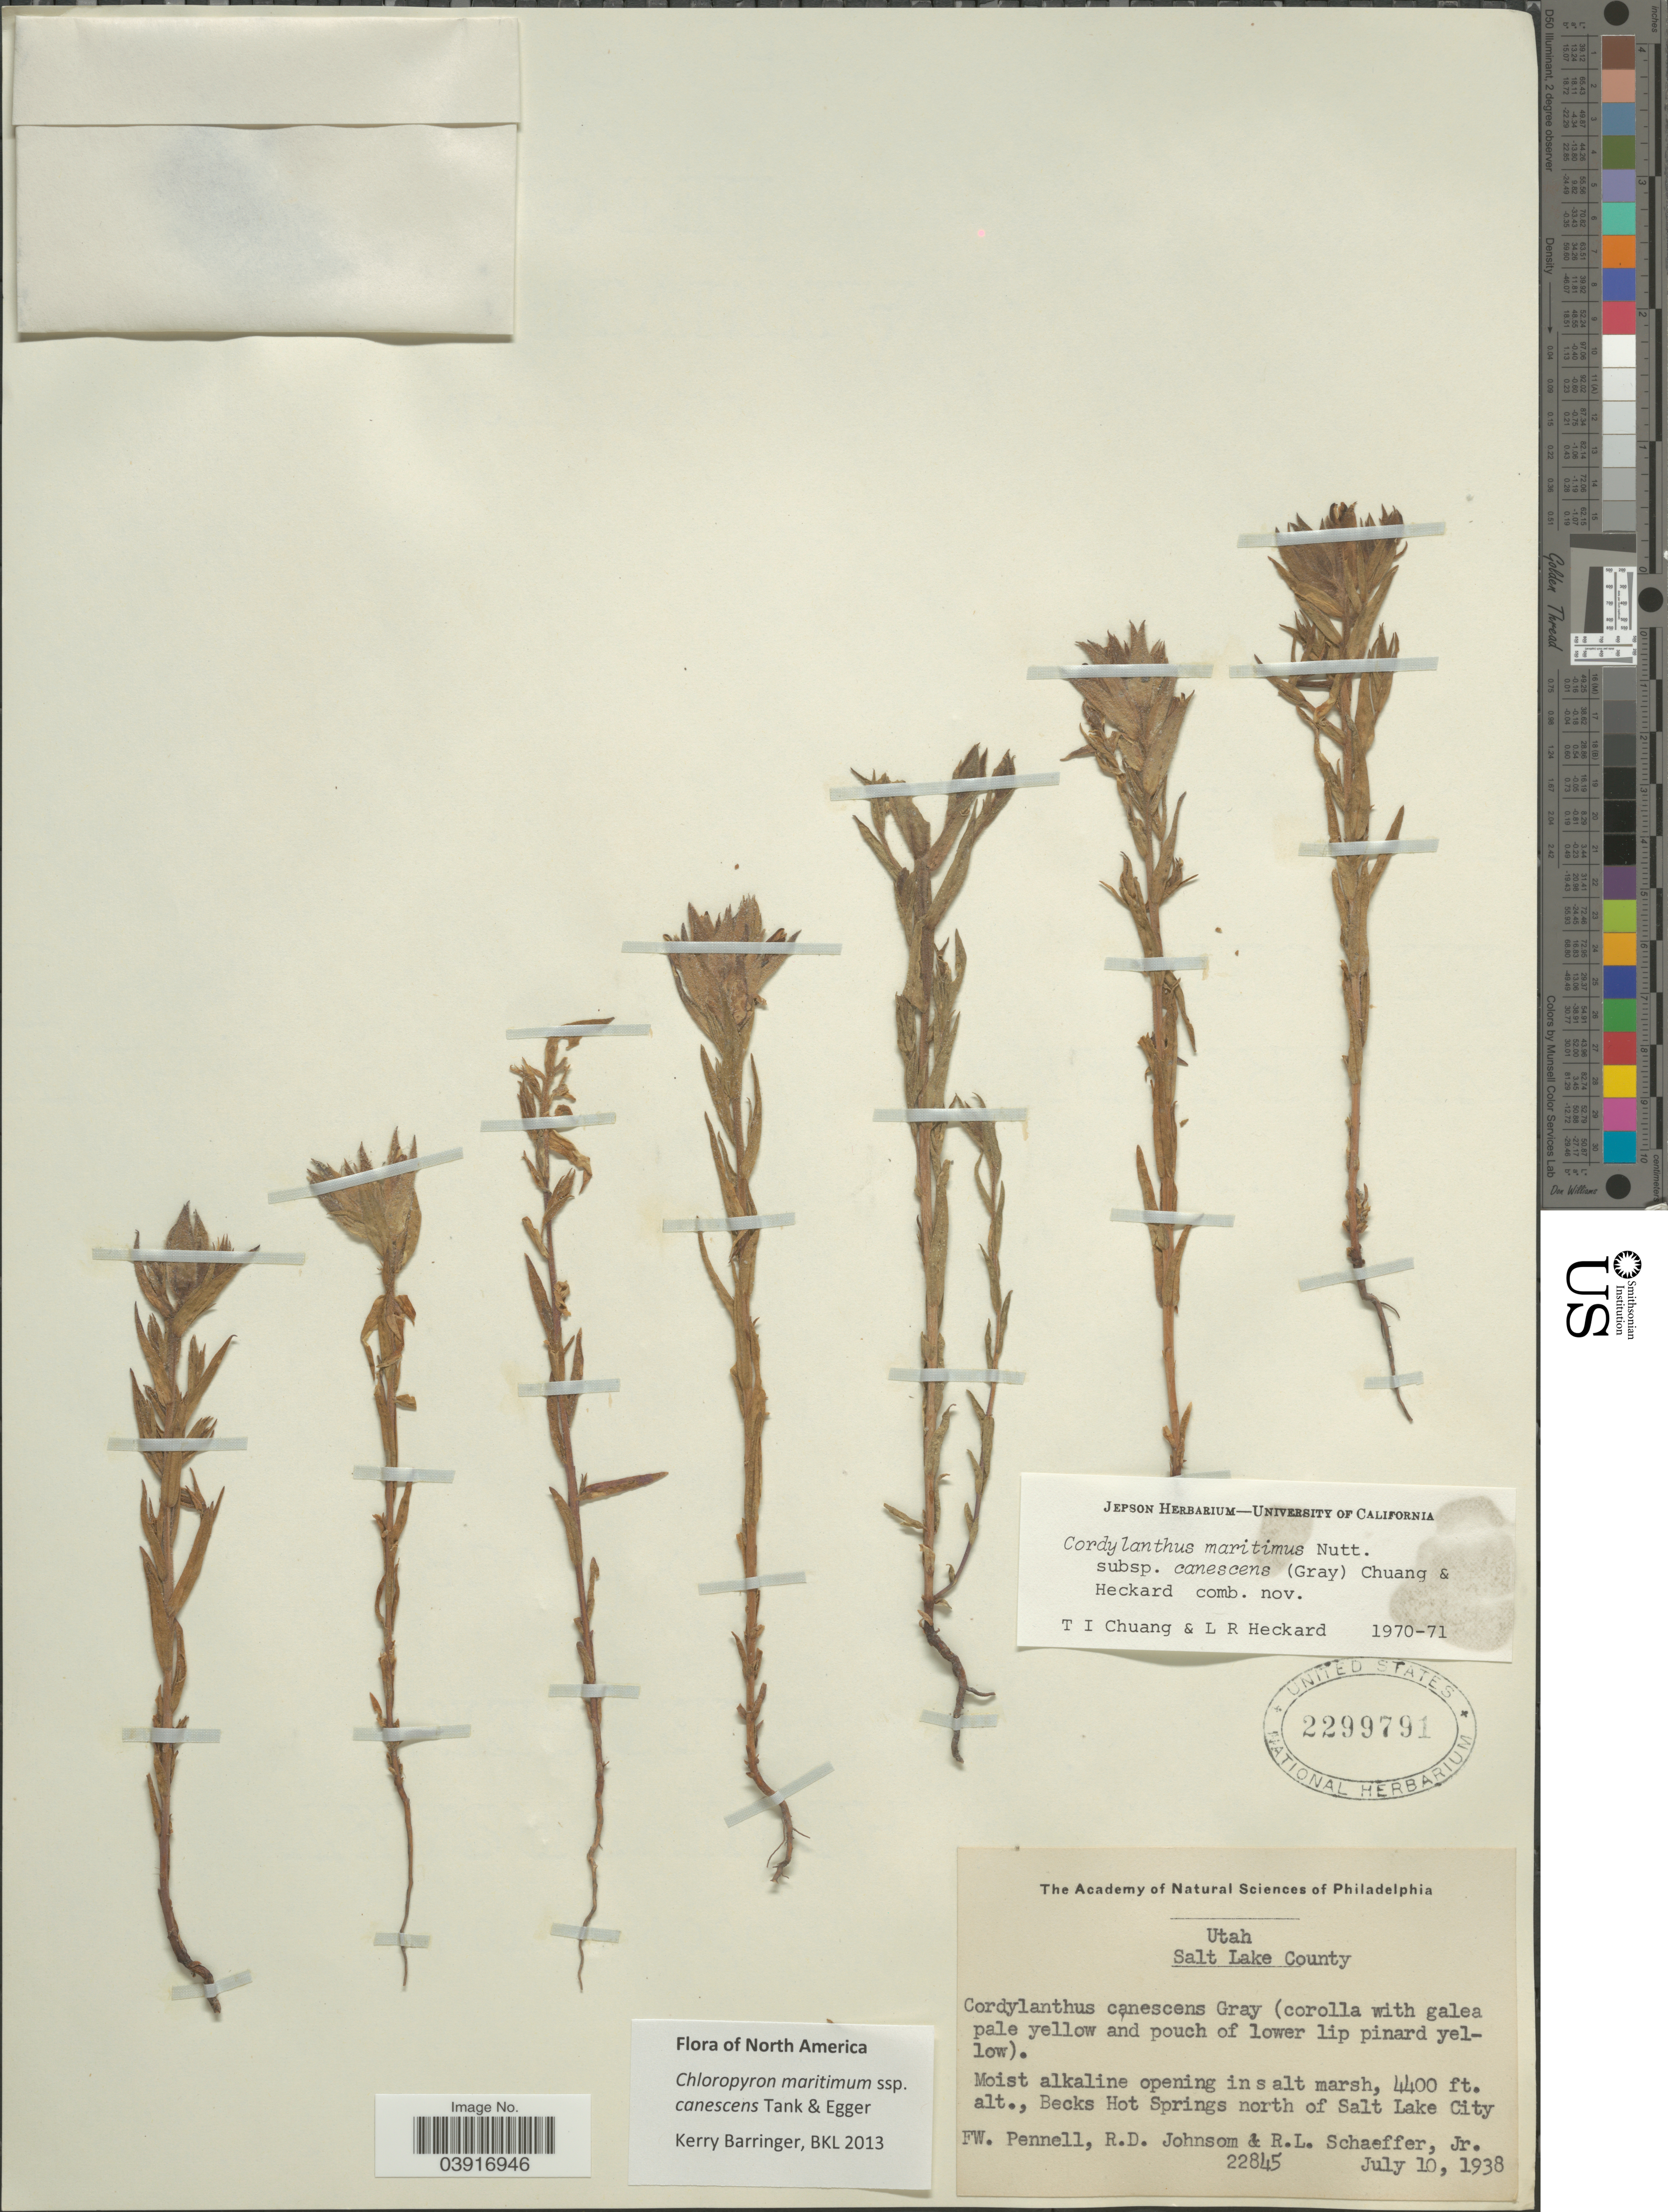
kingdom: Plantae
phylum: Tracheophyta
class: Magnoliopsida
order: Lamiales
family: Orobanchaceae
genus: Chloropyron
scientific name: Chloropyron maritimum subsp. canescens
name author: (A. Gray) Tank & J.M. Egger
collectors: F. W. Pennell, R. D. Johnson & R. L. Schaeffer Jr.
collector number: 22845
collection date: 1938-07-10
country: United States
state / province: Utah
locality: Salt Lake County. Becks Hot Springs north of Salt Lake City.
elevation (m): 1341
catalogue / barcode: US 2299791